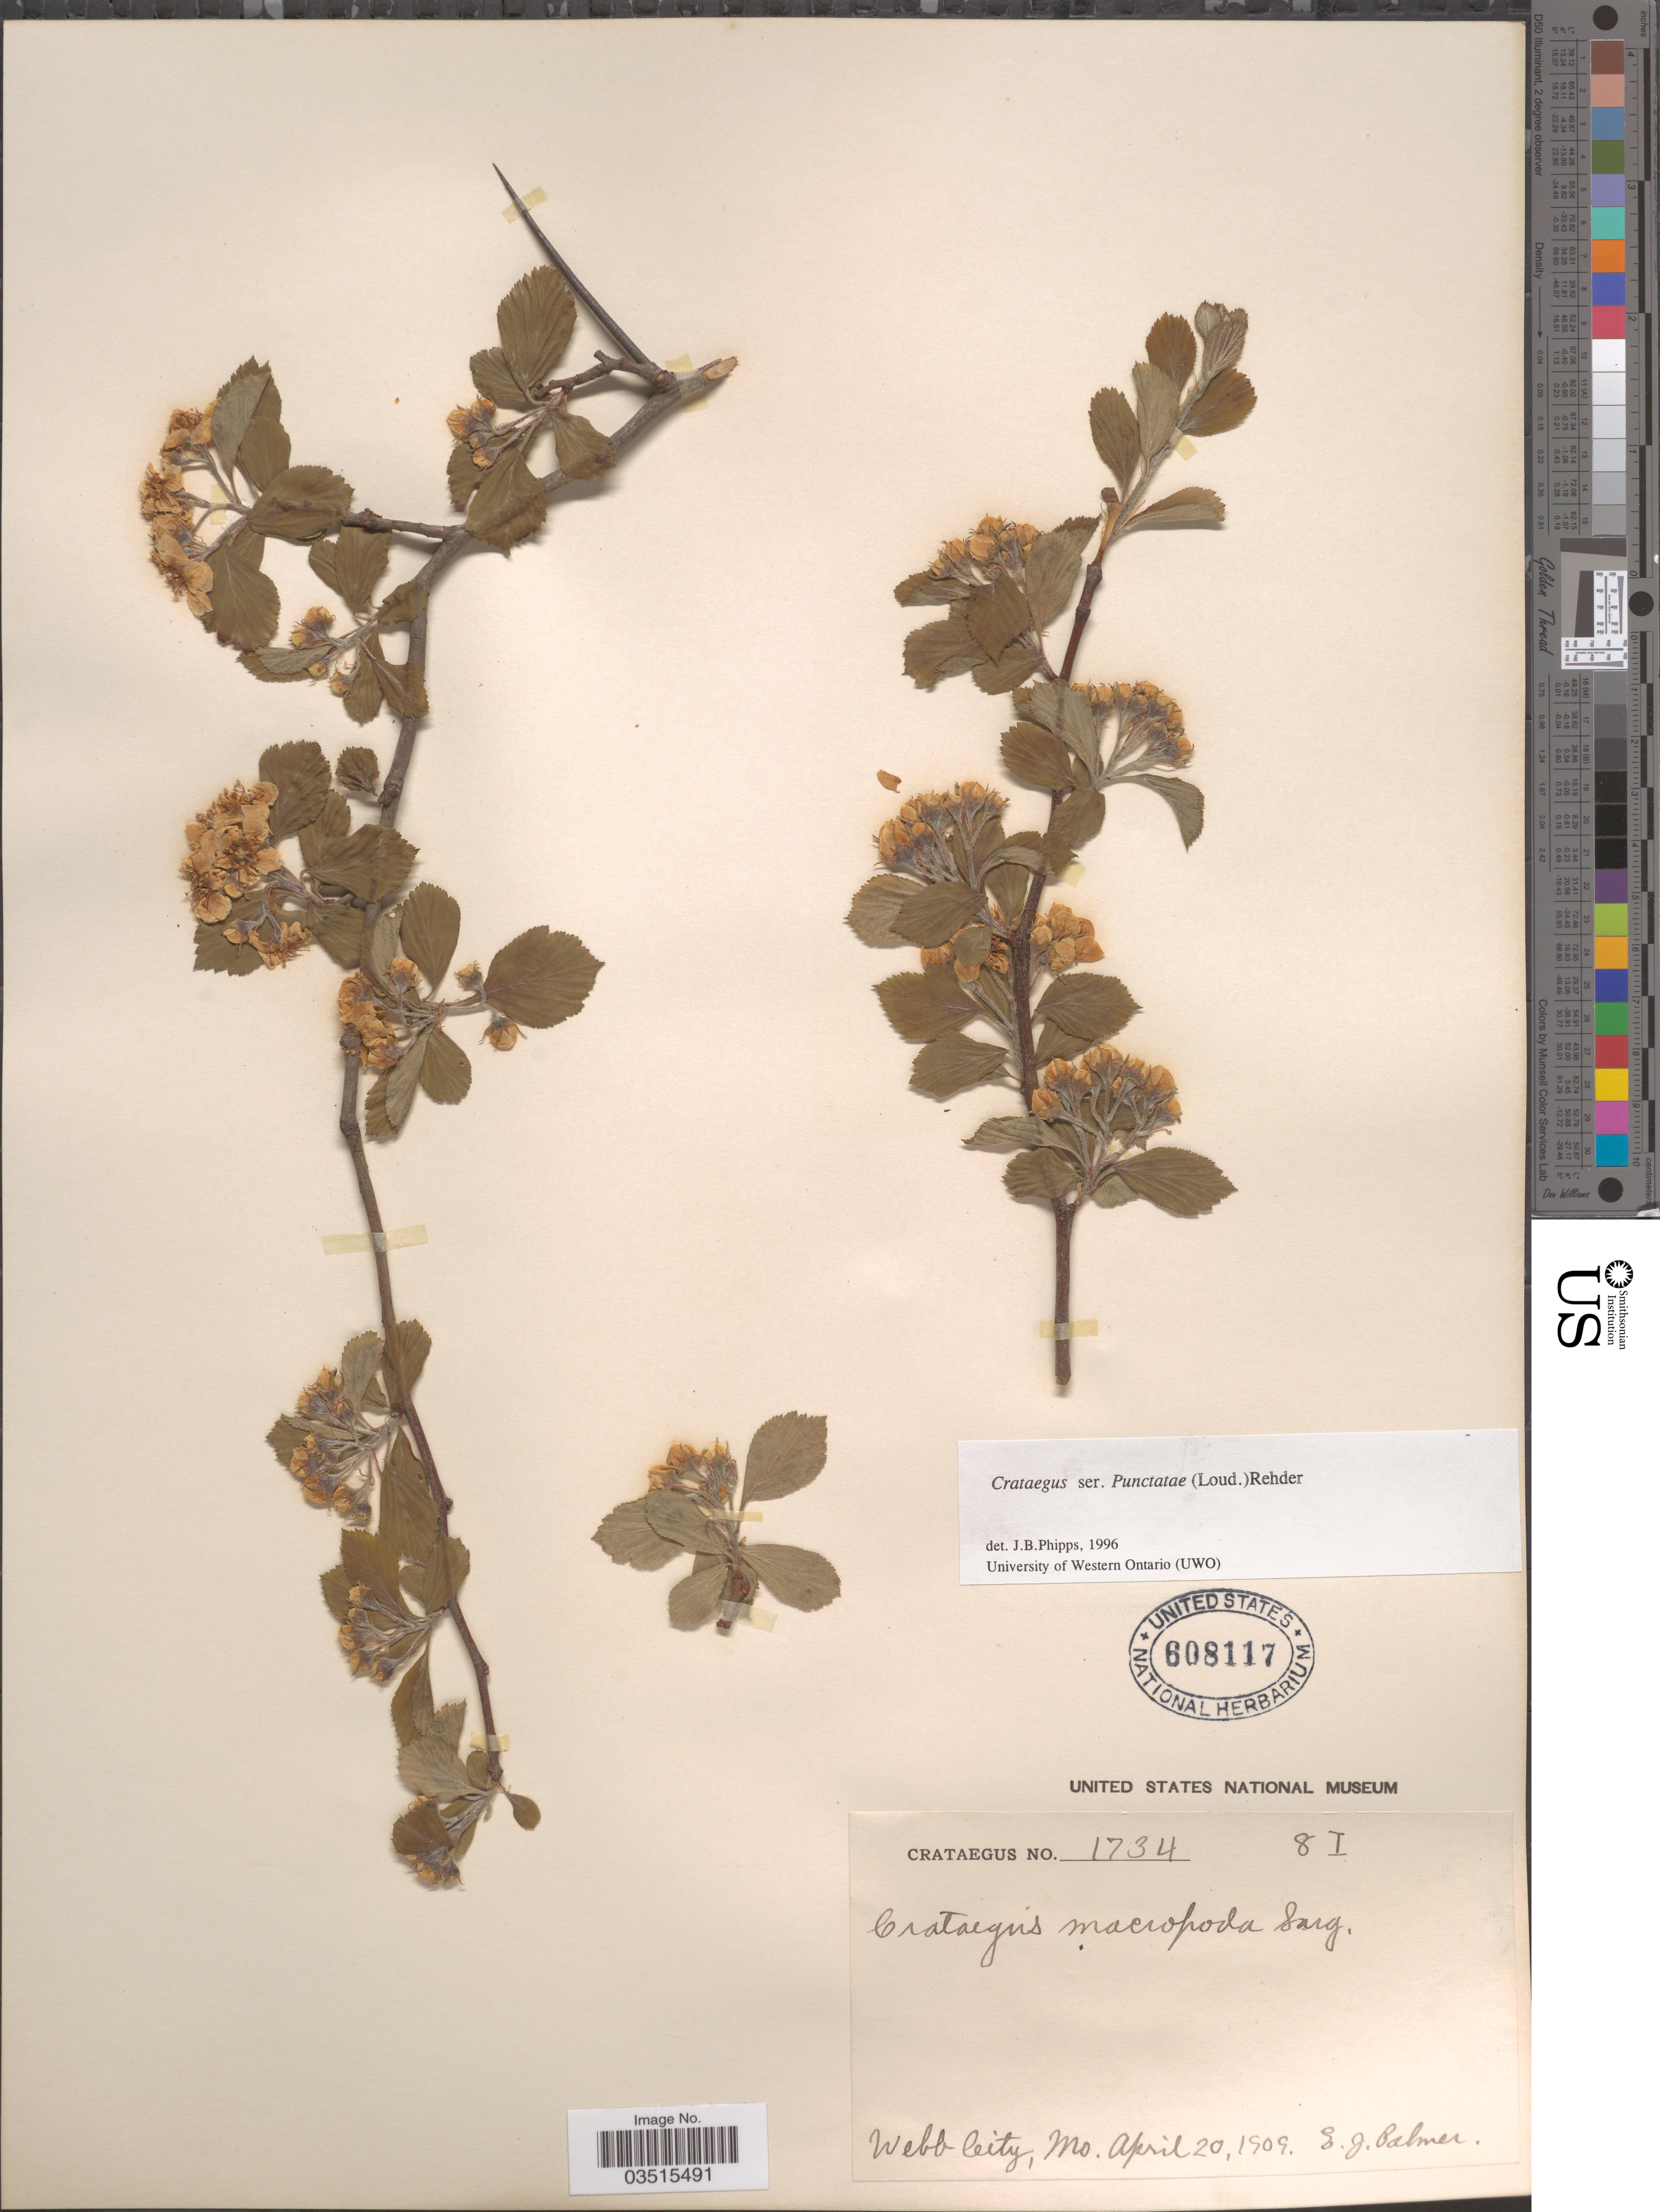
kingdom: Plantae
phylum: Tracheophyta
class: Magnoliopsida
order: Rosales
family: Rosaceae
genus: Crataegus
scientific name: Crataegus macropoda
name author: Sarg.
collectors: E. J. Palmer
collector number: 1734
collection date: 1909-04-20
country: United States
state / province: Missouri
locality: Webb City.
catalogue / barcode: US 608117